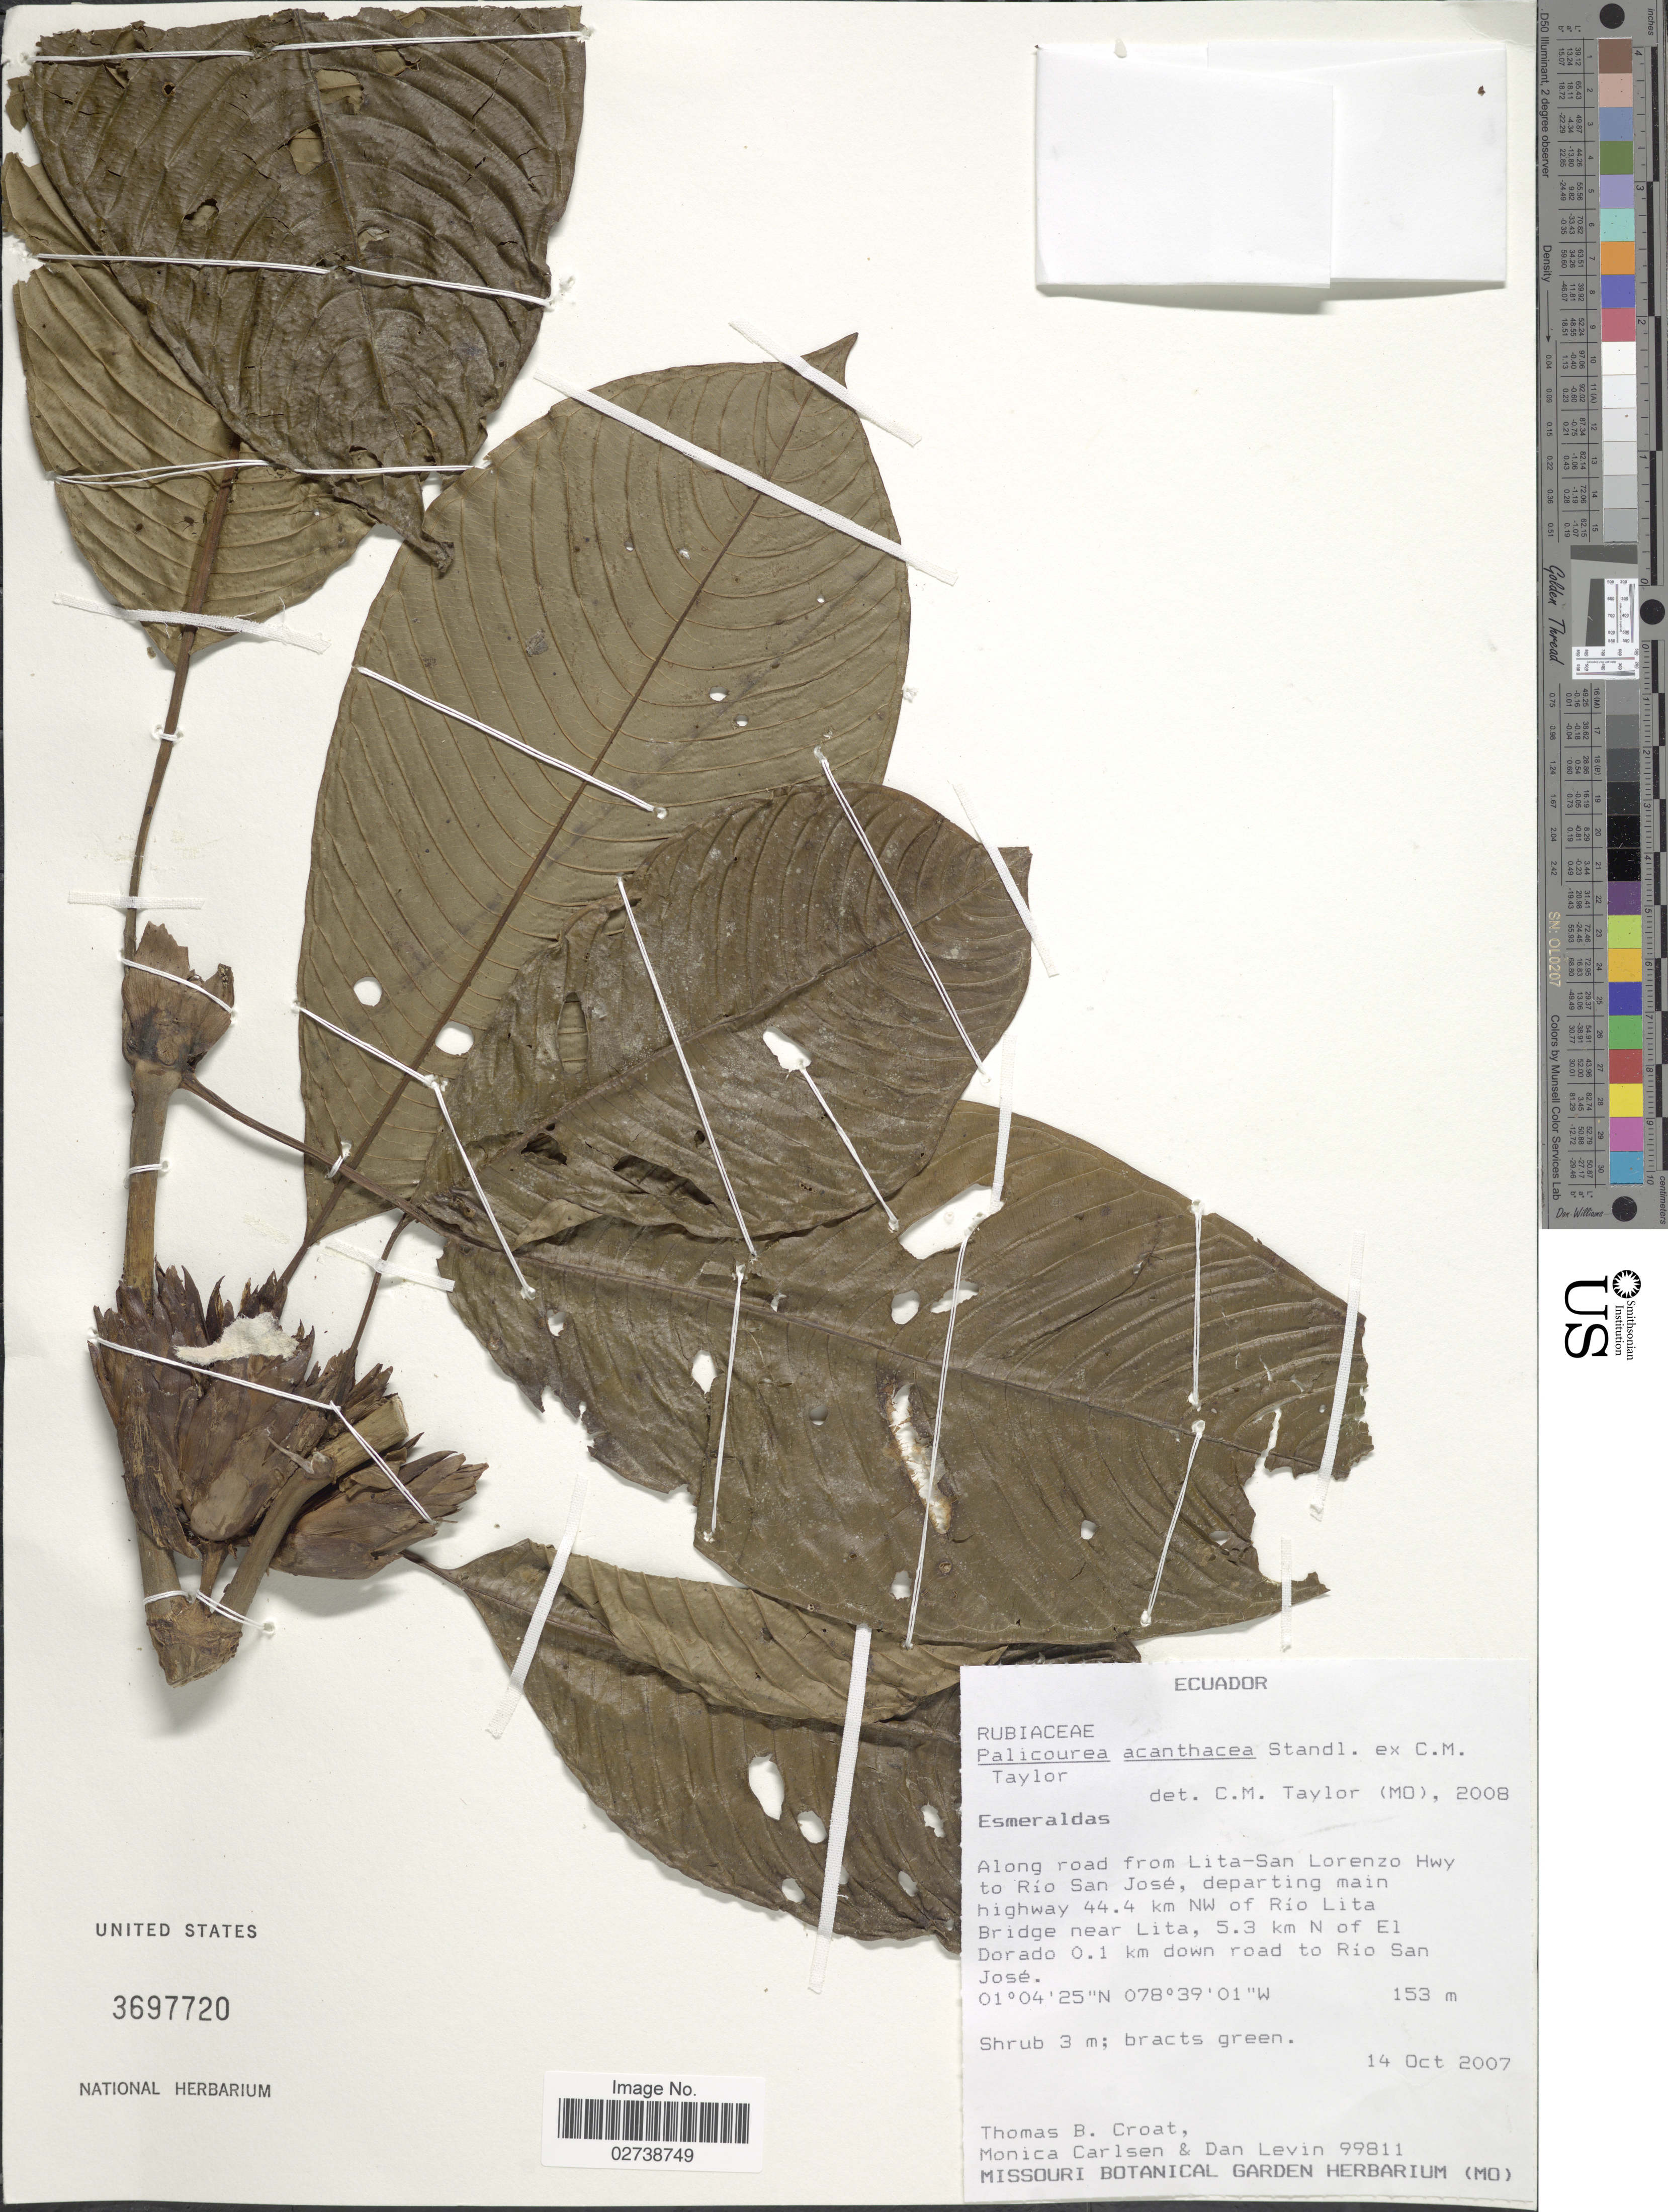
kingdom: Plantae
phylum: Tracheophyta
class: Magnoliopsida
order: Gentianales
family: Rubiaceae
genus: Palicourea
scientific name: Palicourea acanthacea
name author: C.M. Taylor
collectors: T. B. Croat, M. M. Carlsen & D. Levin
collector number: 99811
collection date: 2007-10-14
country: Ecuador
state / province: Esmeraldas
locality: Along road from Lita-San Lorenzo Hwy to Río San José, departing main highway 44.4 km NW of Río Lita Bridge near Lita, 5.3 km N of El Dorado 0.1 km down road to Río San José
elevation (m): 153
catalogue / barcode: US 3697720